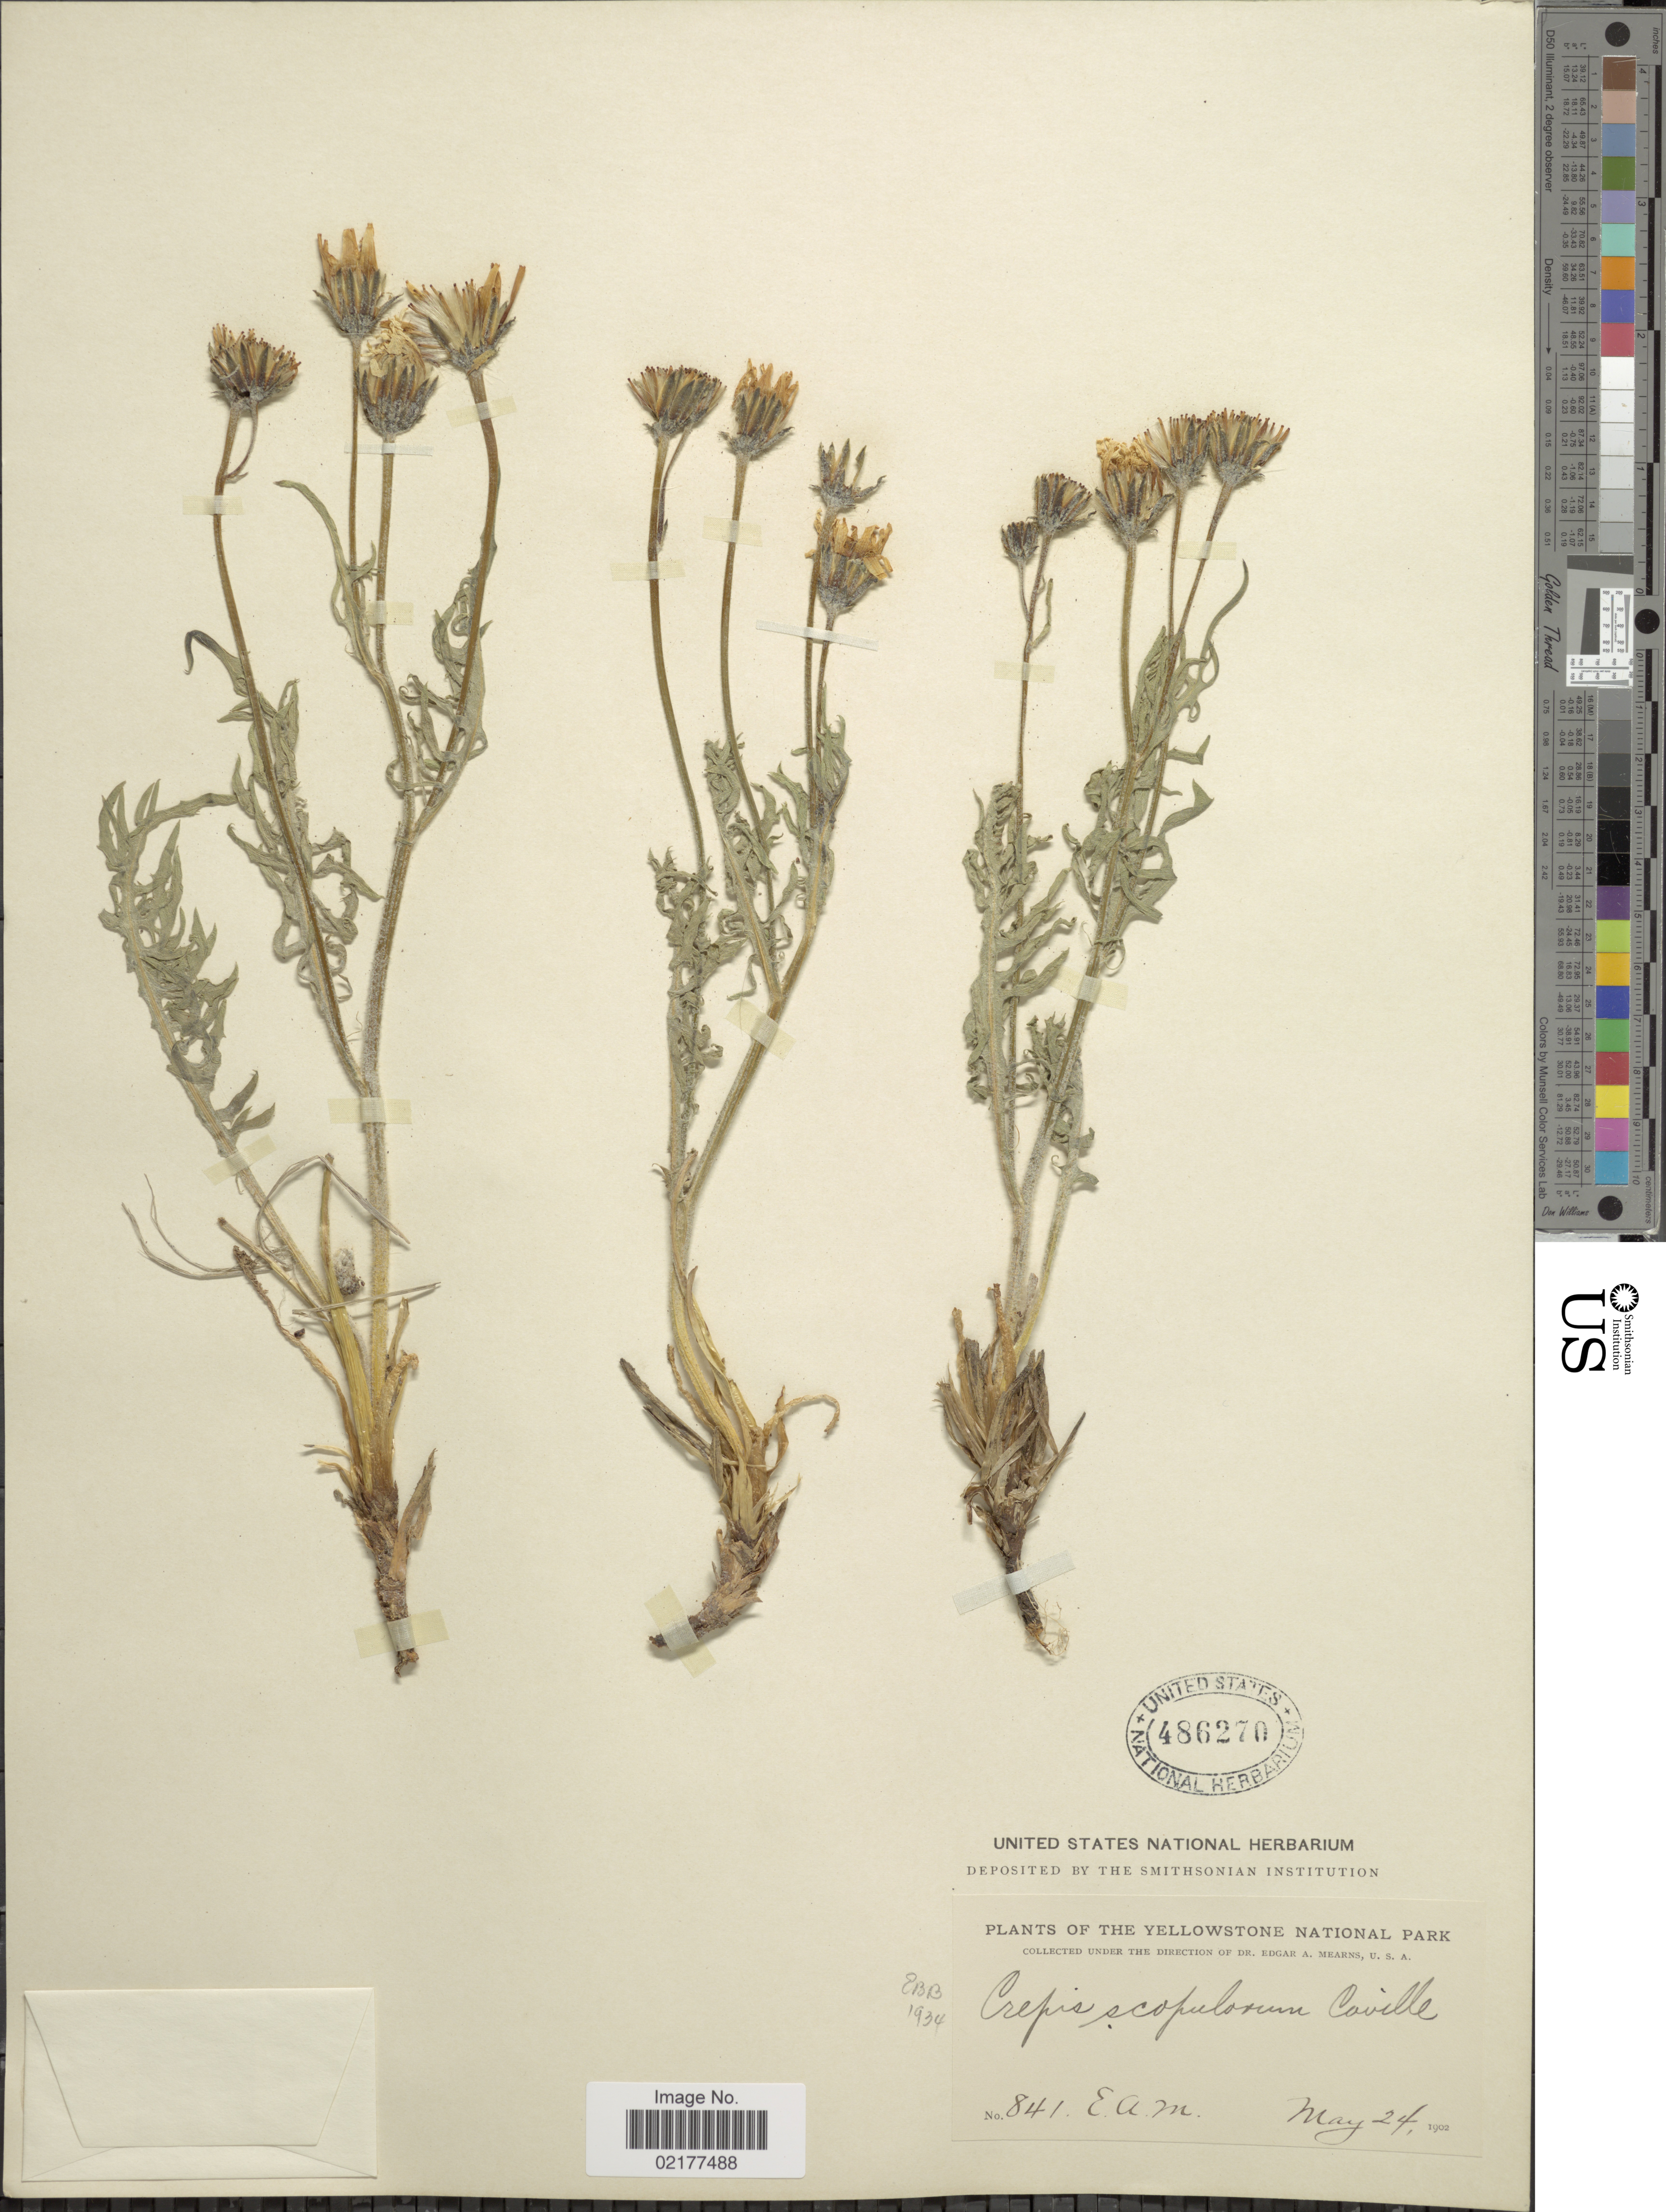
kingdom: Plantae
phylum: Tracheophyta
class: Magnoliopsida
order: Asterales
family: Asteraceae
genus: Crepis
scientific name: Crepis modocensis subsp. modocensis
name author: Greene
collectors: E. A. Mearns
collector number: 841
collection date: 1902-05-24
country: United States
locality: Yellowstone National Park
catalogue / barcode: US 486270